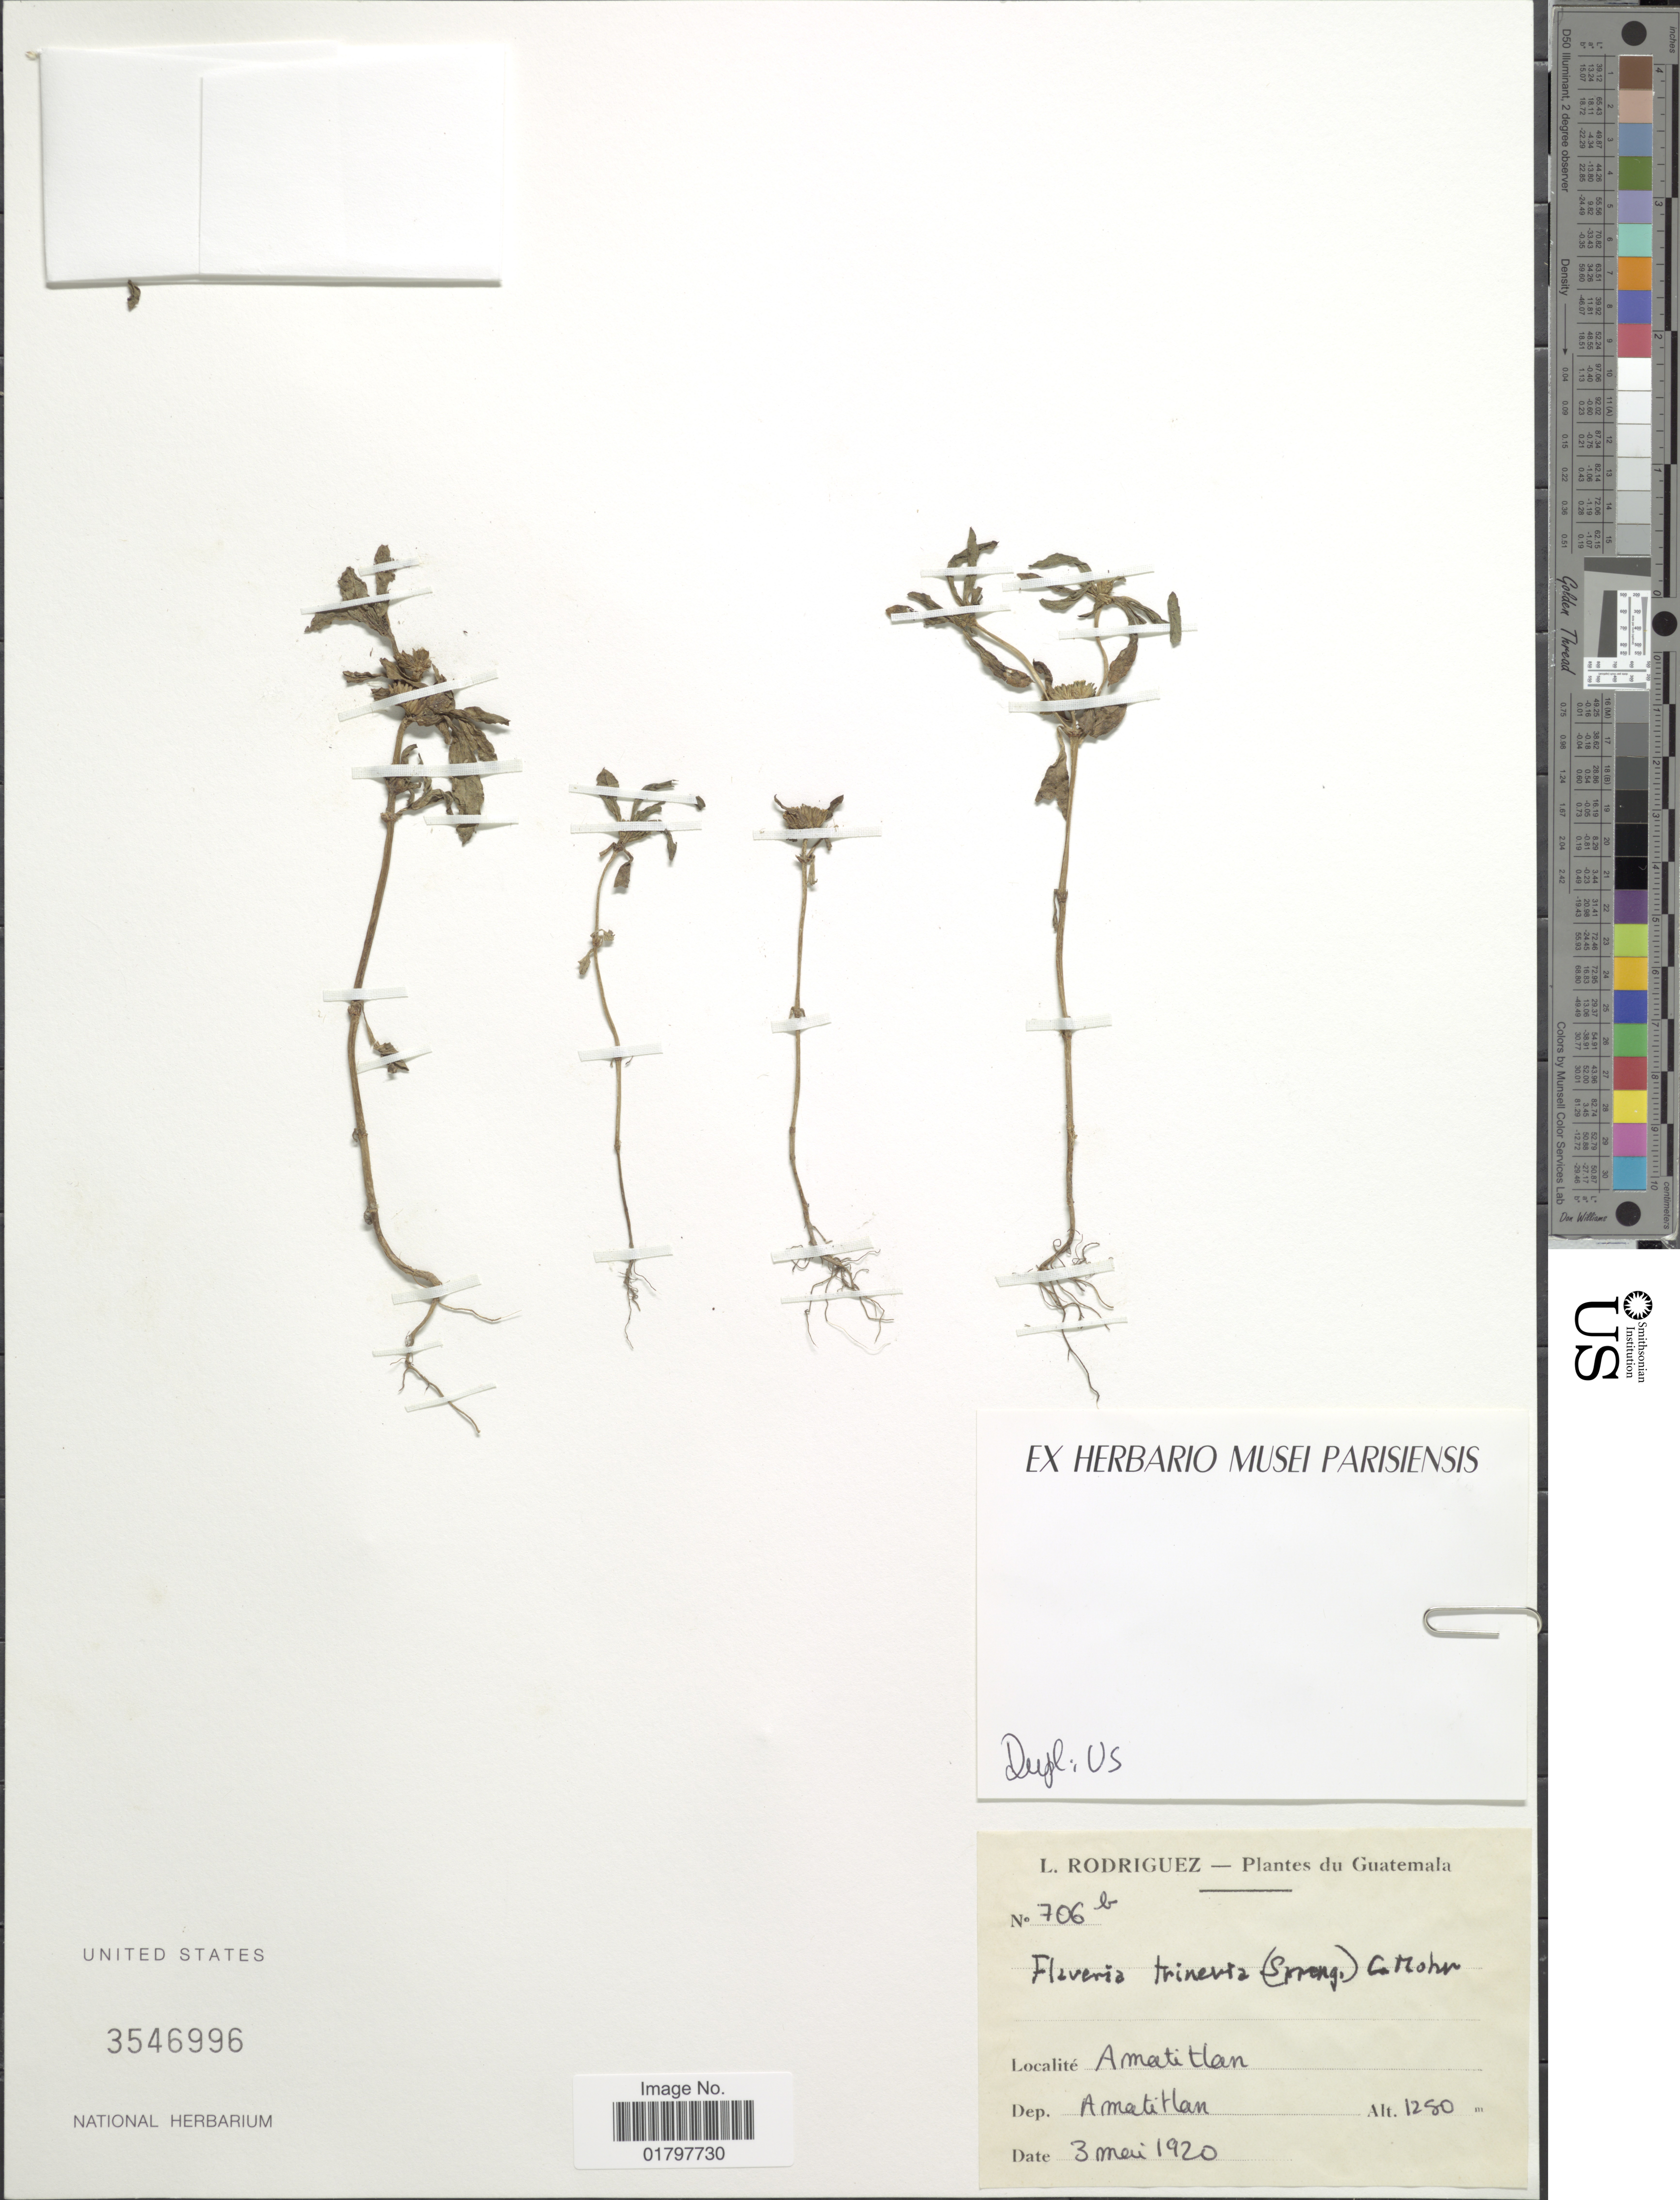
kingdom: Plantae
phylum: Tracheophyta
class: Magnoliopsida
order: Asterales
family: Asteraceae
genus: Flaveria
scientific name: Flaveria trinervia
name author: (Spreng.) C. Mohr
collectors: L. Rodriguez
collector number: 706b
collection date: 1920-05-03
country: Guatemala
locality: Amatitlan. Dep. Amatitlan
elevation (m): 1250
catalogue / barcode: US 3546996